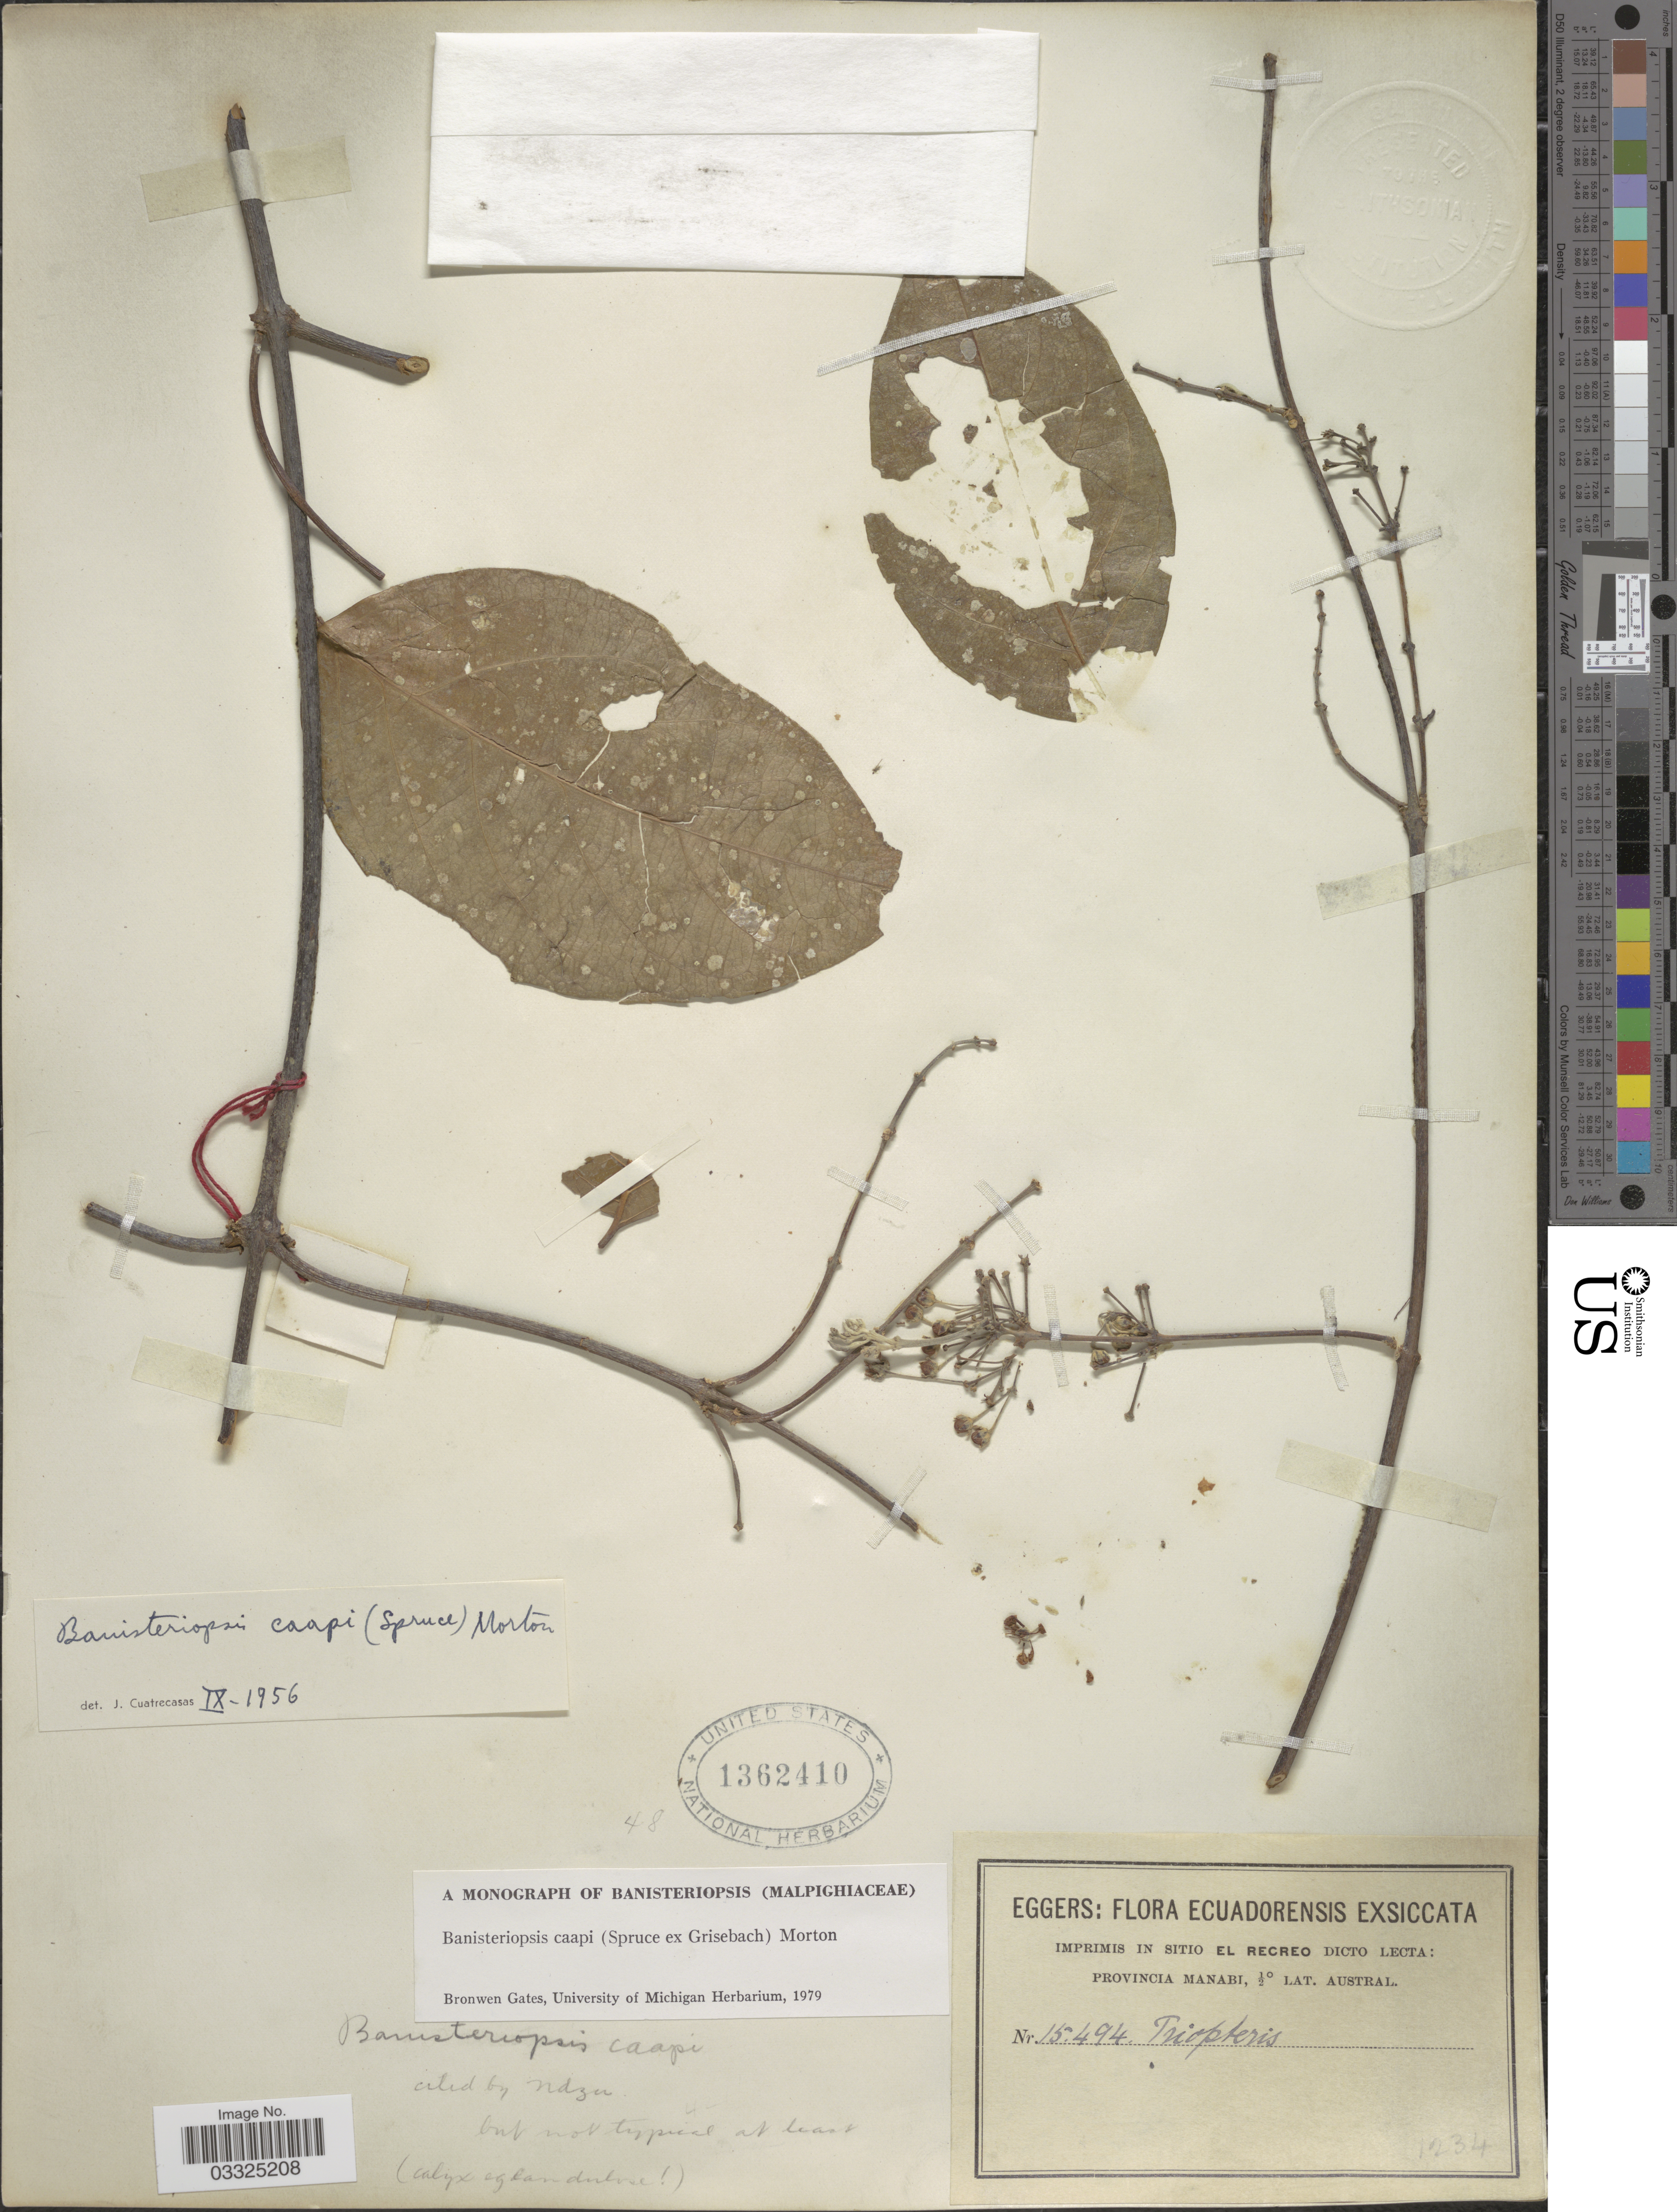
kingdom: Plantae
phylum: Tracheophyta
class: Magnoliopsida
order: Malpighiales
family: Malpighiaceae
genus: Banisteriopsis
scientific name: Banisteriopsis caapi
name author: (Spruce ex Griseb.) C.V. Morton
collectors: -. Eggers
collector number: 15494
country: Ecuador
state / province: Manabí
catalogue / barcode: US 1362410